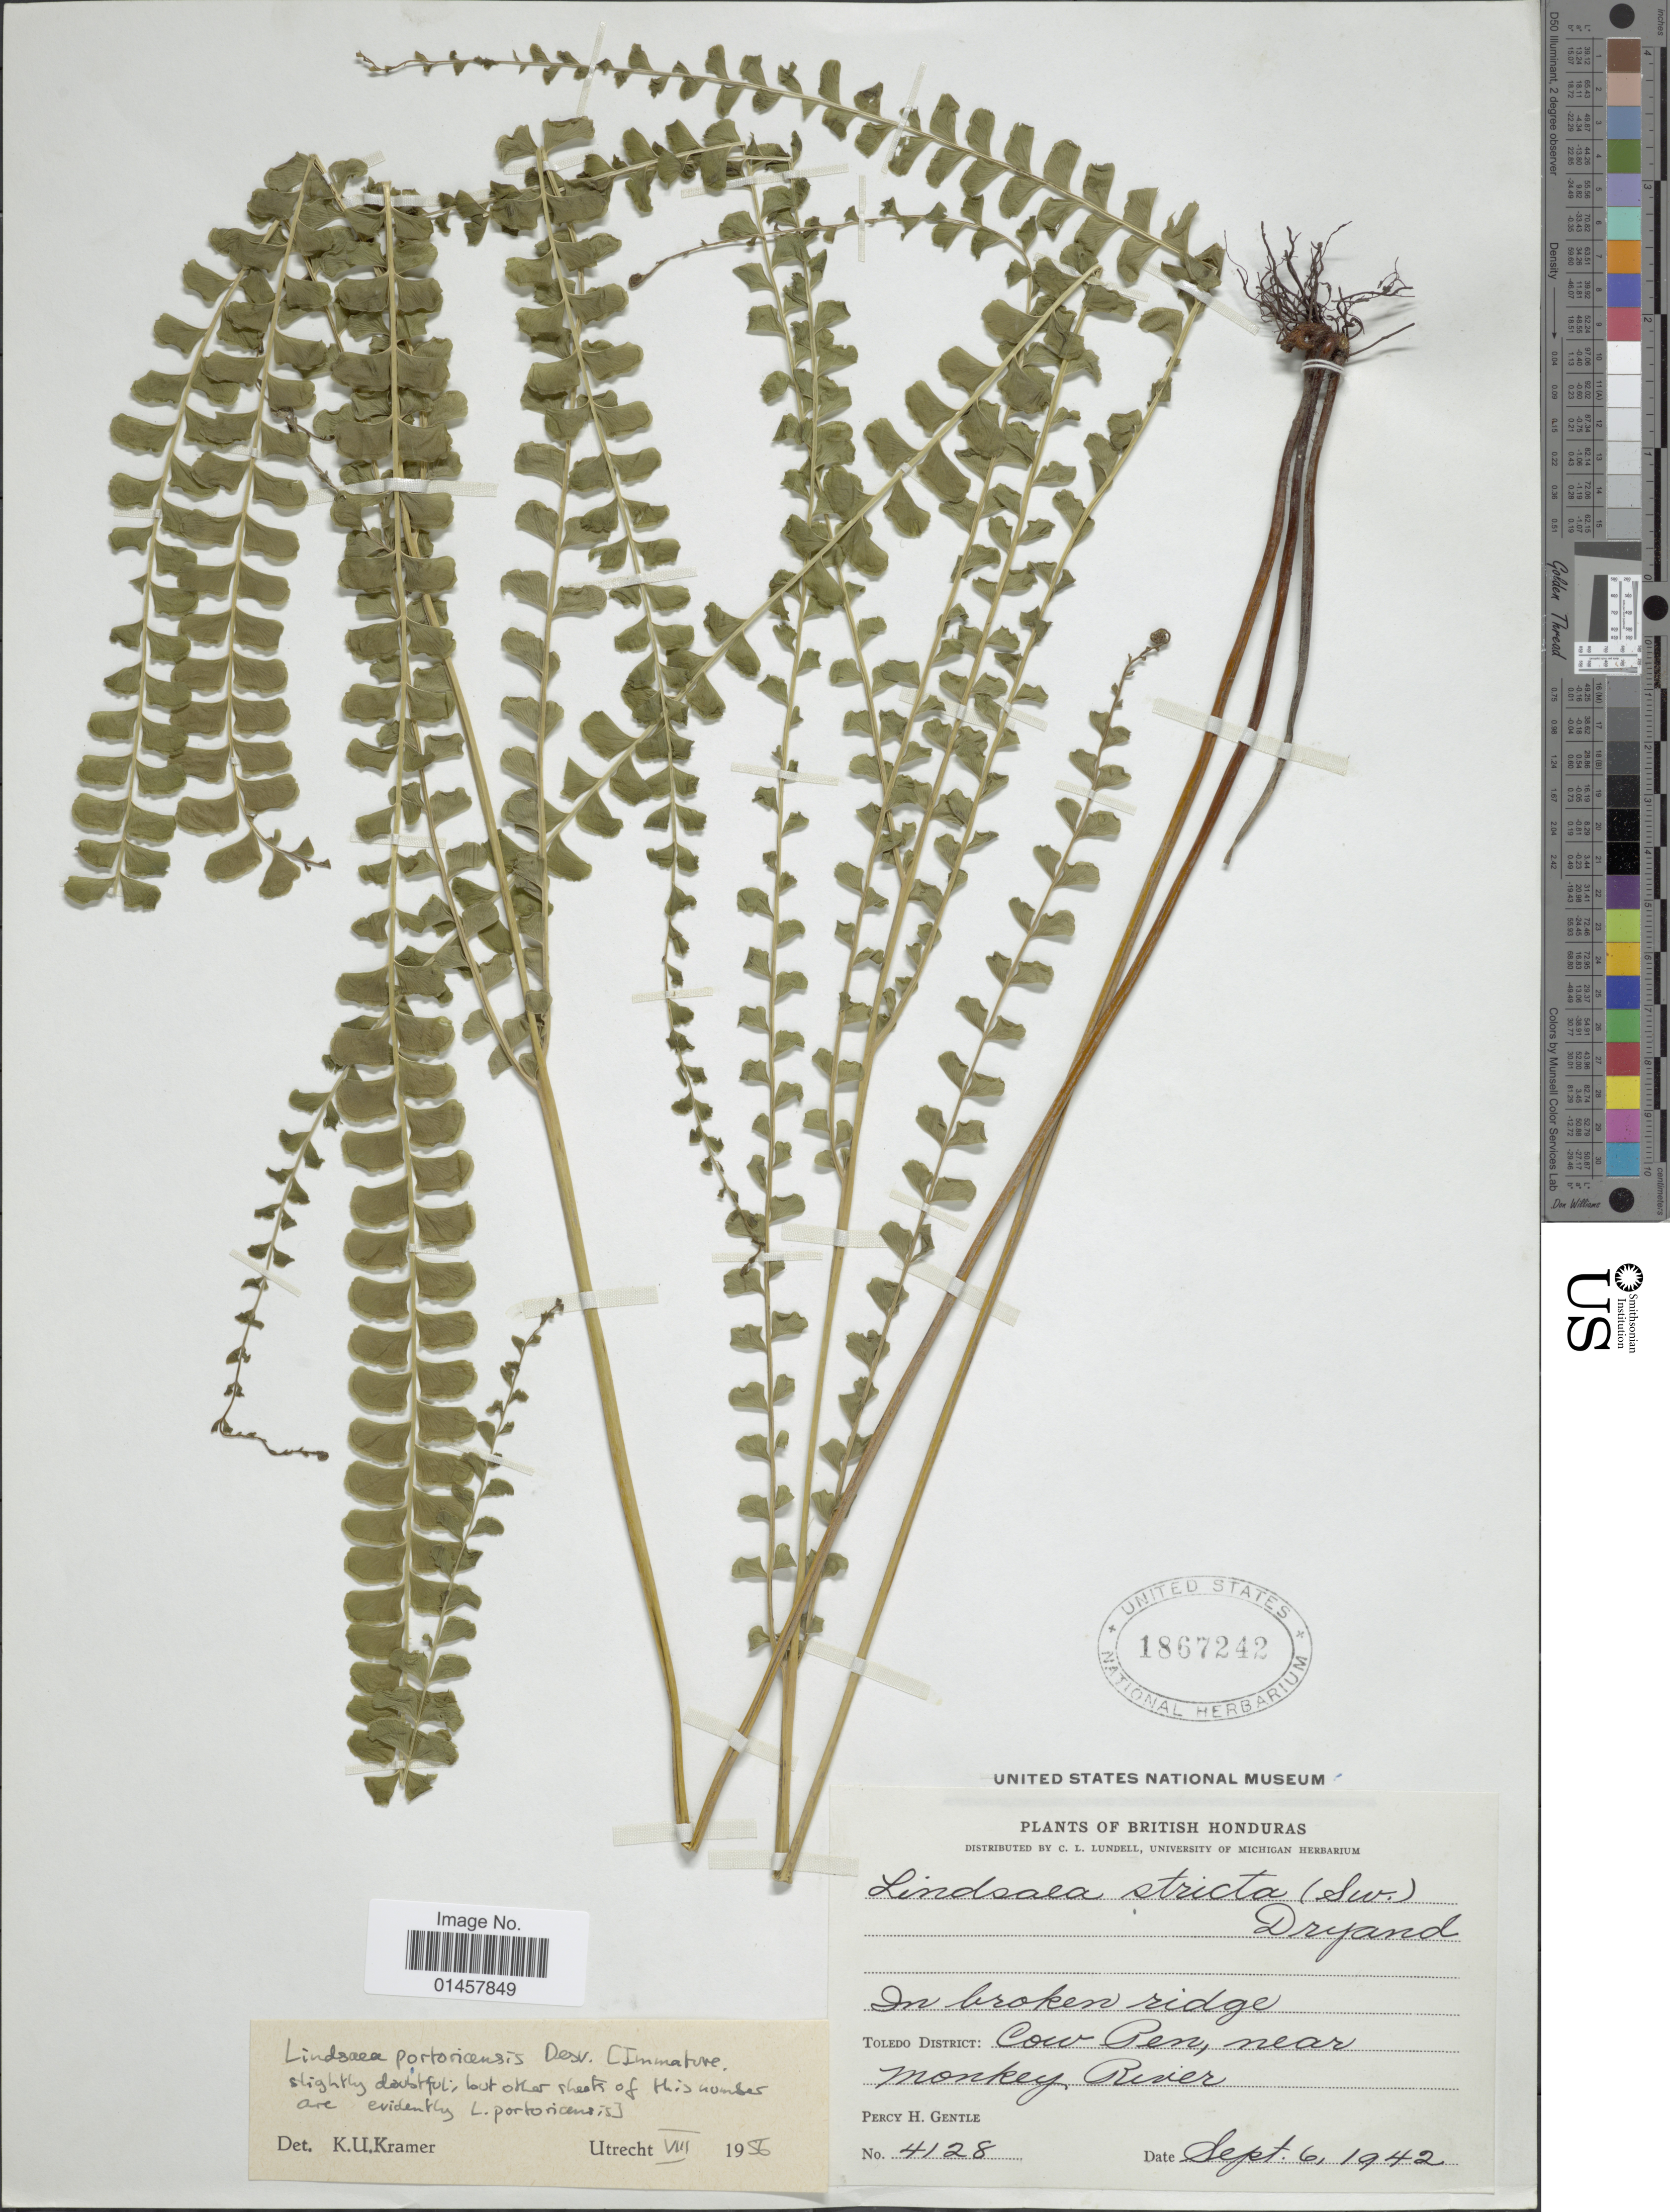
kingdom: Plantae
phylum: Tracheophyta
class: Polypodiopsida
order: Polypodiales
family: Lindsaeaceae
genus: Lindsaea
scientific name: Lindsaea portoricensis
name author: Desv.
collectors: P. H. Gentle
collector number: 4128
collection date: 1942-09-06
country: Belize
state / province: Toledo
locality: British Honduras, Toledo District, in broken ridge, Cow Pen, near Monkey River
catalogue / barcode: US 1867242